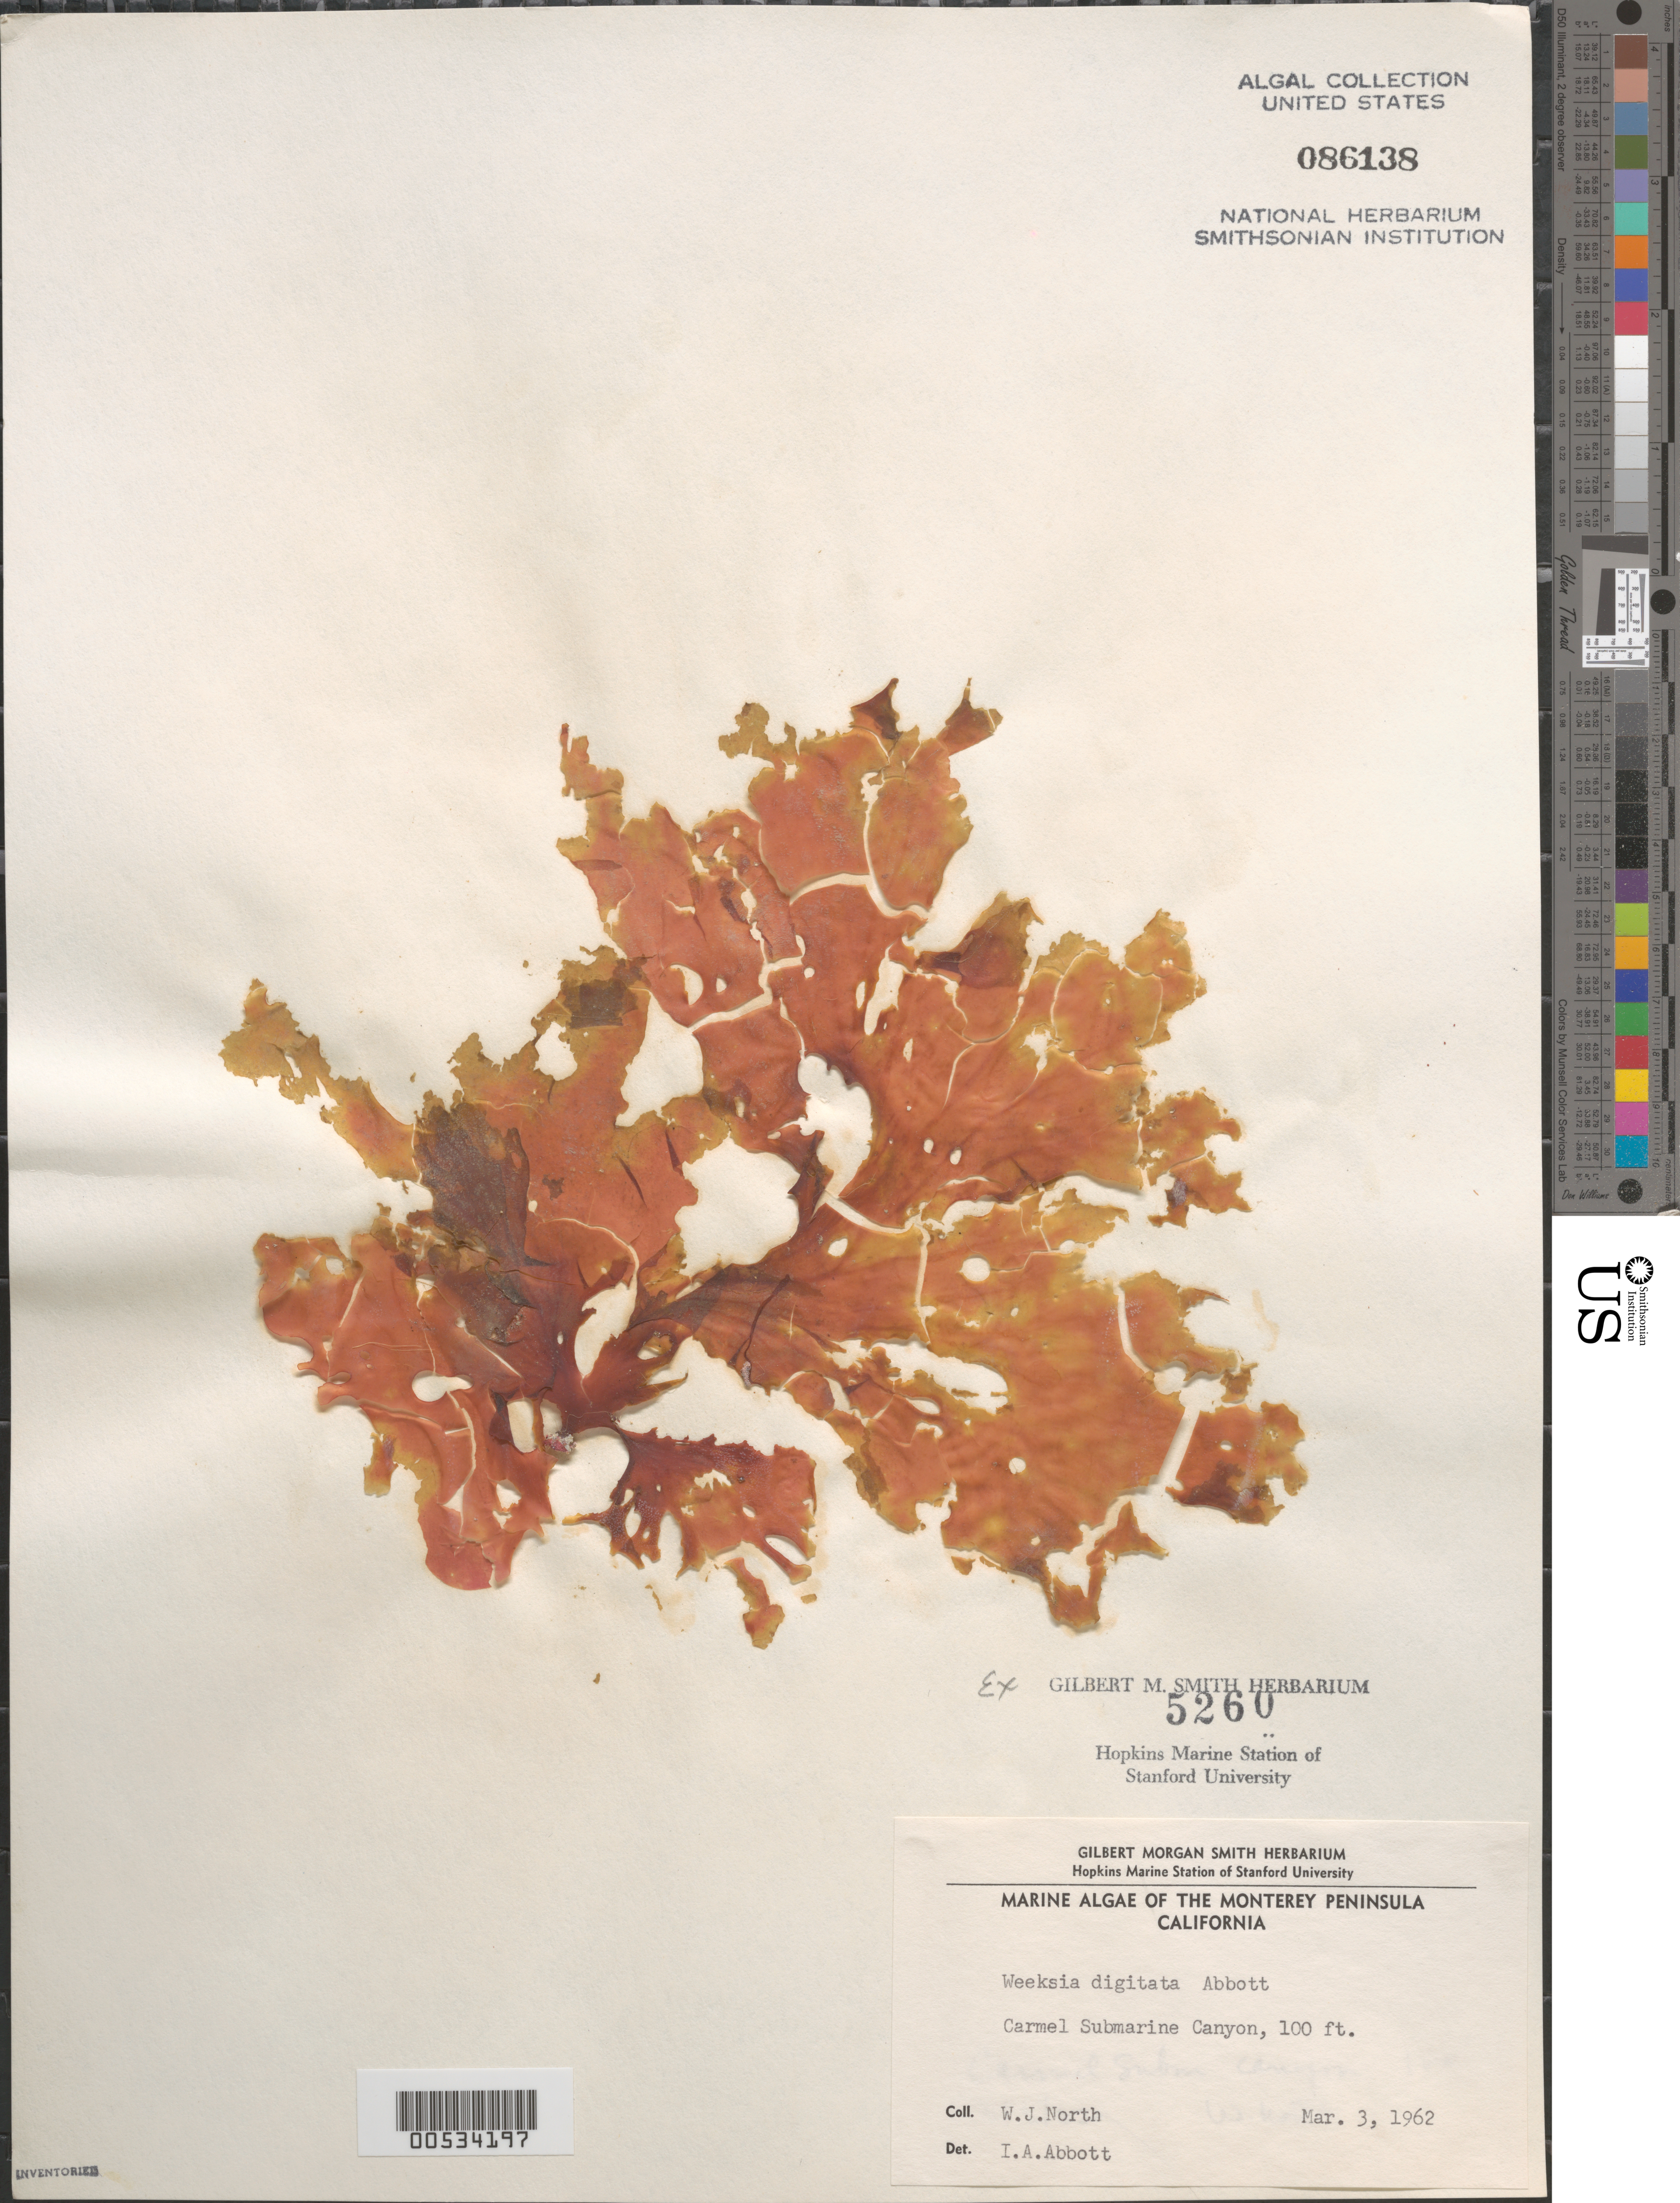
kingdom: Plantae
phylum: Rhodophyta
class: Florideophyceae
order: Gigartinales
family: Dumontiaceae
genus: Weeksia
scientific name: Weeksia digitata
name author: I.A. Abbott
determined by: Abbott, Isabella A.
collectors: W. North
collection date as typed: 03 Mar 1962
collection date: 1962-03-03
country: United States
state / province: California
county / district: Monterey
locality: Carmel Submarine Canyon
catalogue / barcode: US 86138